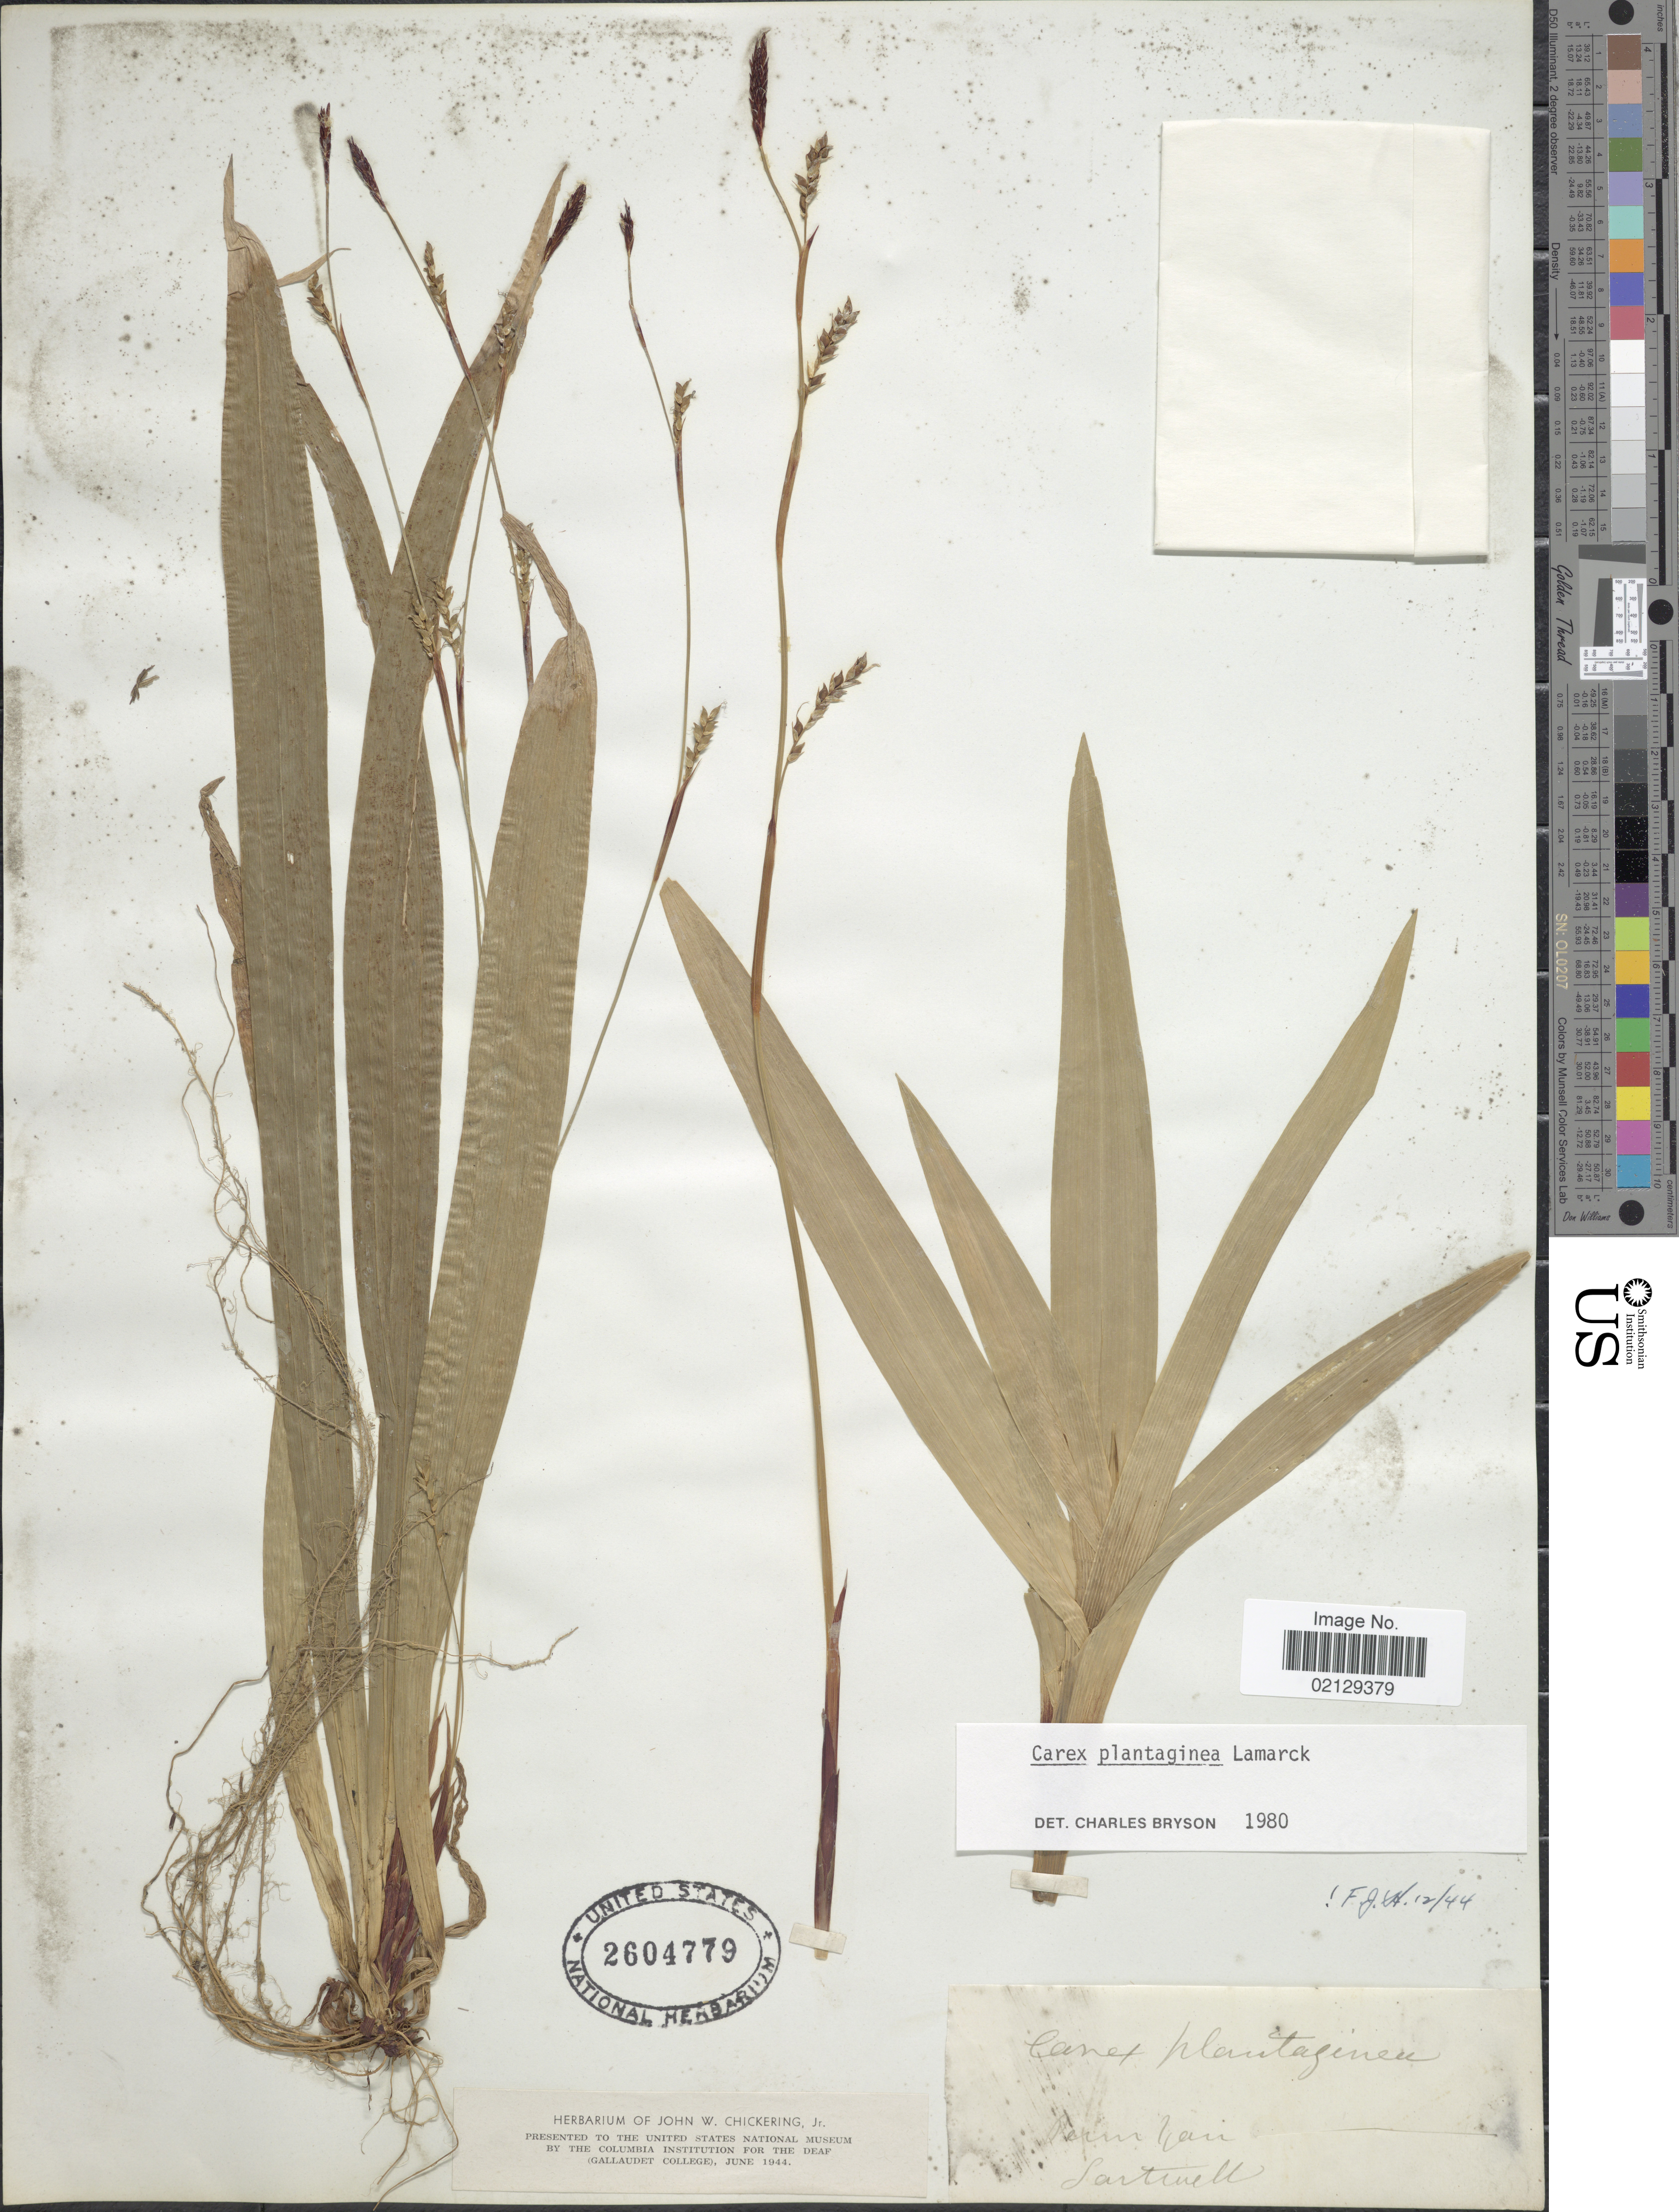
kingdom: Plantae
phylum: Tracheophyta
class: Liliopsida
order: Poales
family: Cyperaceae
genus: Carex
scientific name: Carex plantaginea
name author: Lam.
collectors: Sartwell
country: United States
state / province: New York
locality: Penn Yan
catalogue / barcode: US 2604779